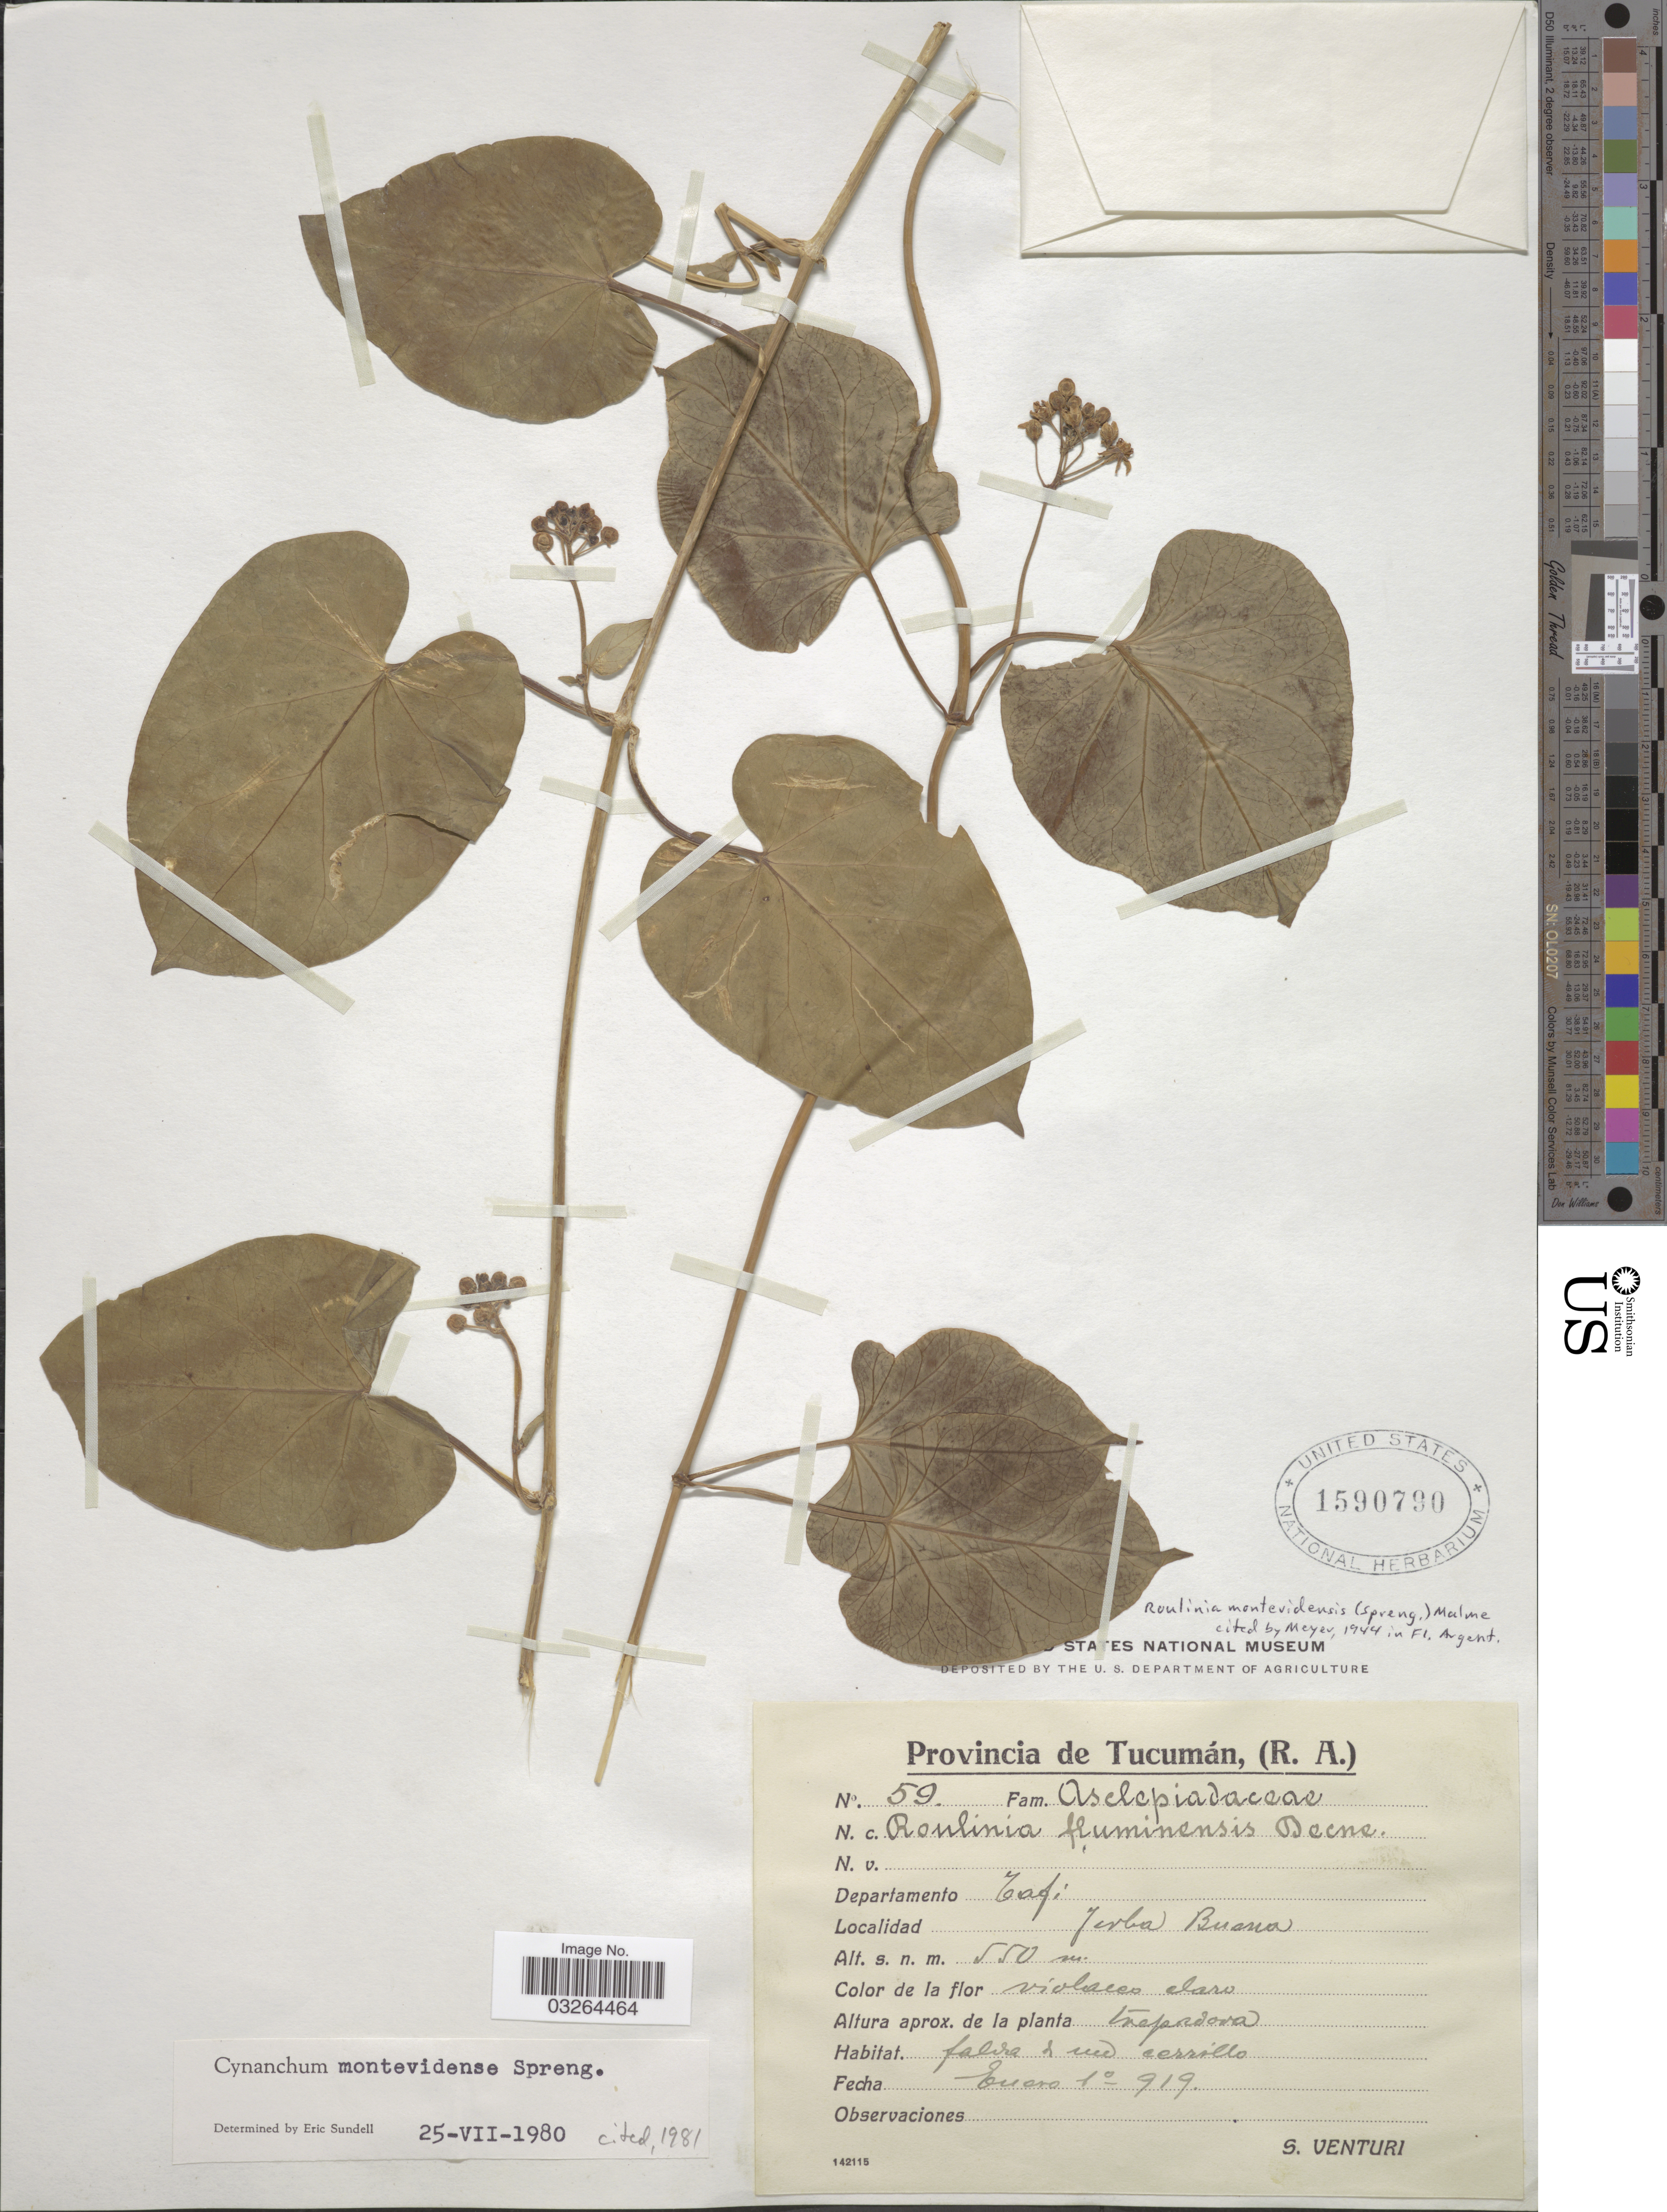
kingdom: Plantae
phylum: Tracheophyta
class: Magnoliopsida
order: Gentianales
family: Apocynaceae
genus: Cynanchum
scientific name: Cynanchum montevidense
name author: Spreng.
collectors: S. Venturi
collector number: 59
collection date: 1919-01-01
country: Argentina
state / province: Tucuman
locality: Departamento Tafi, Jerba Buena.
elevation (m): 550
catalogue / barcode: US 1590790